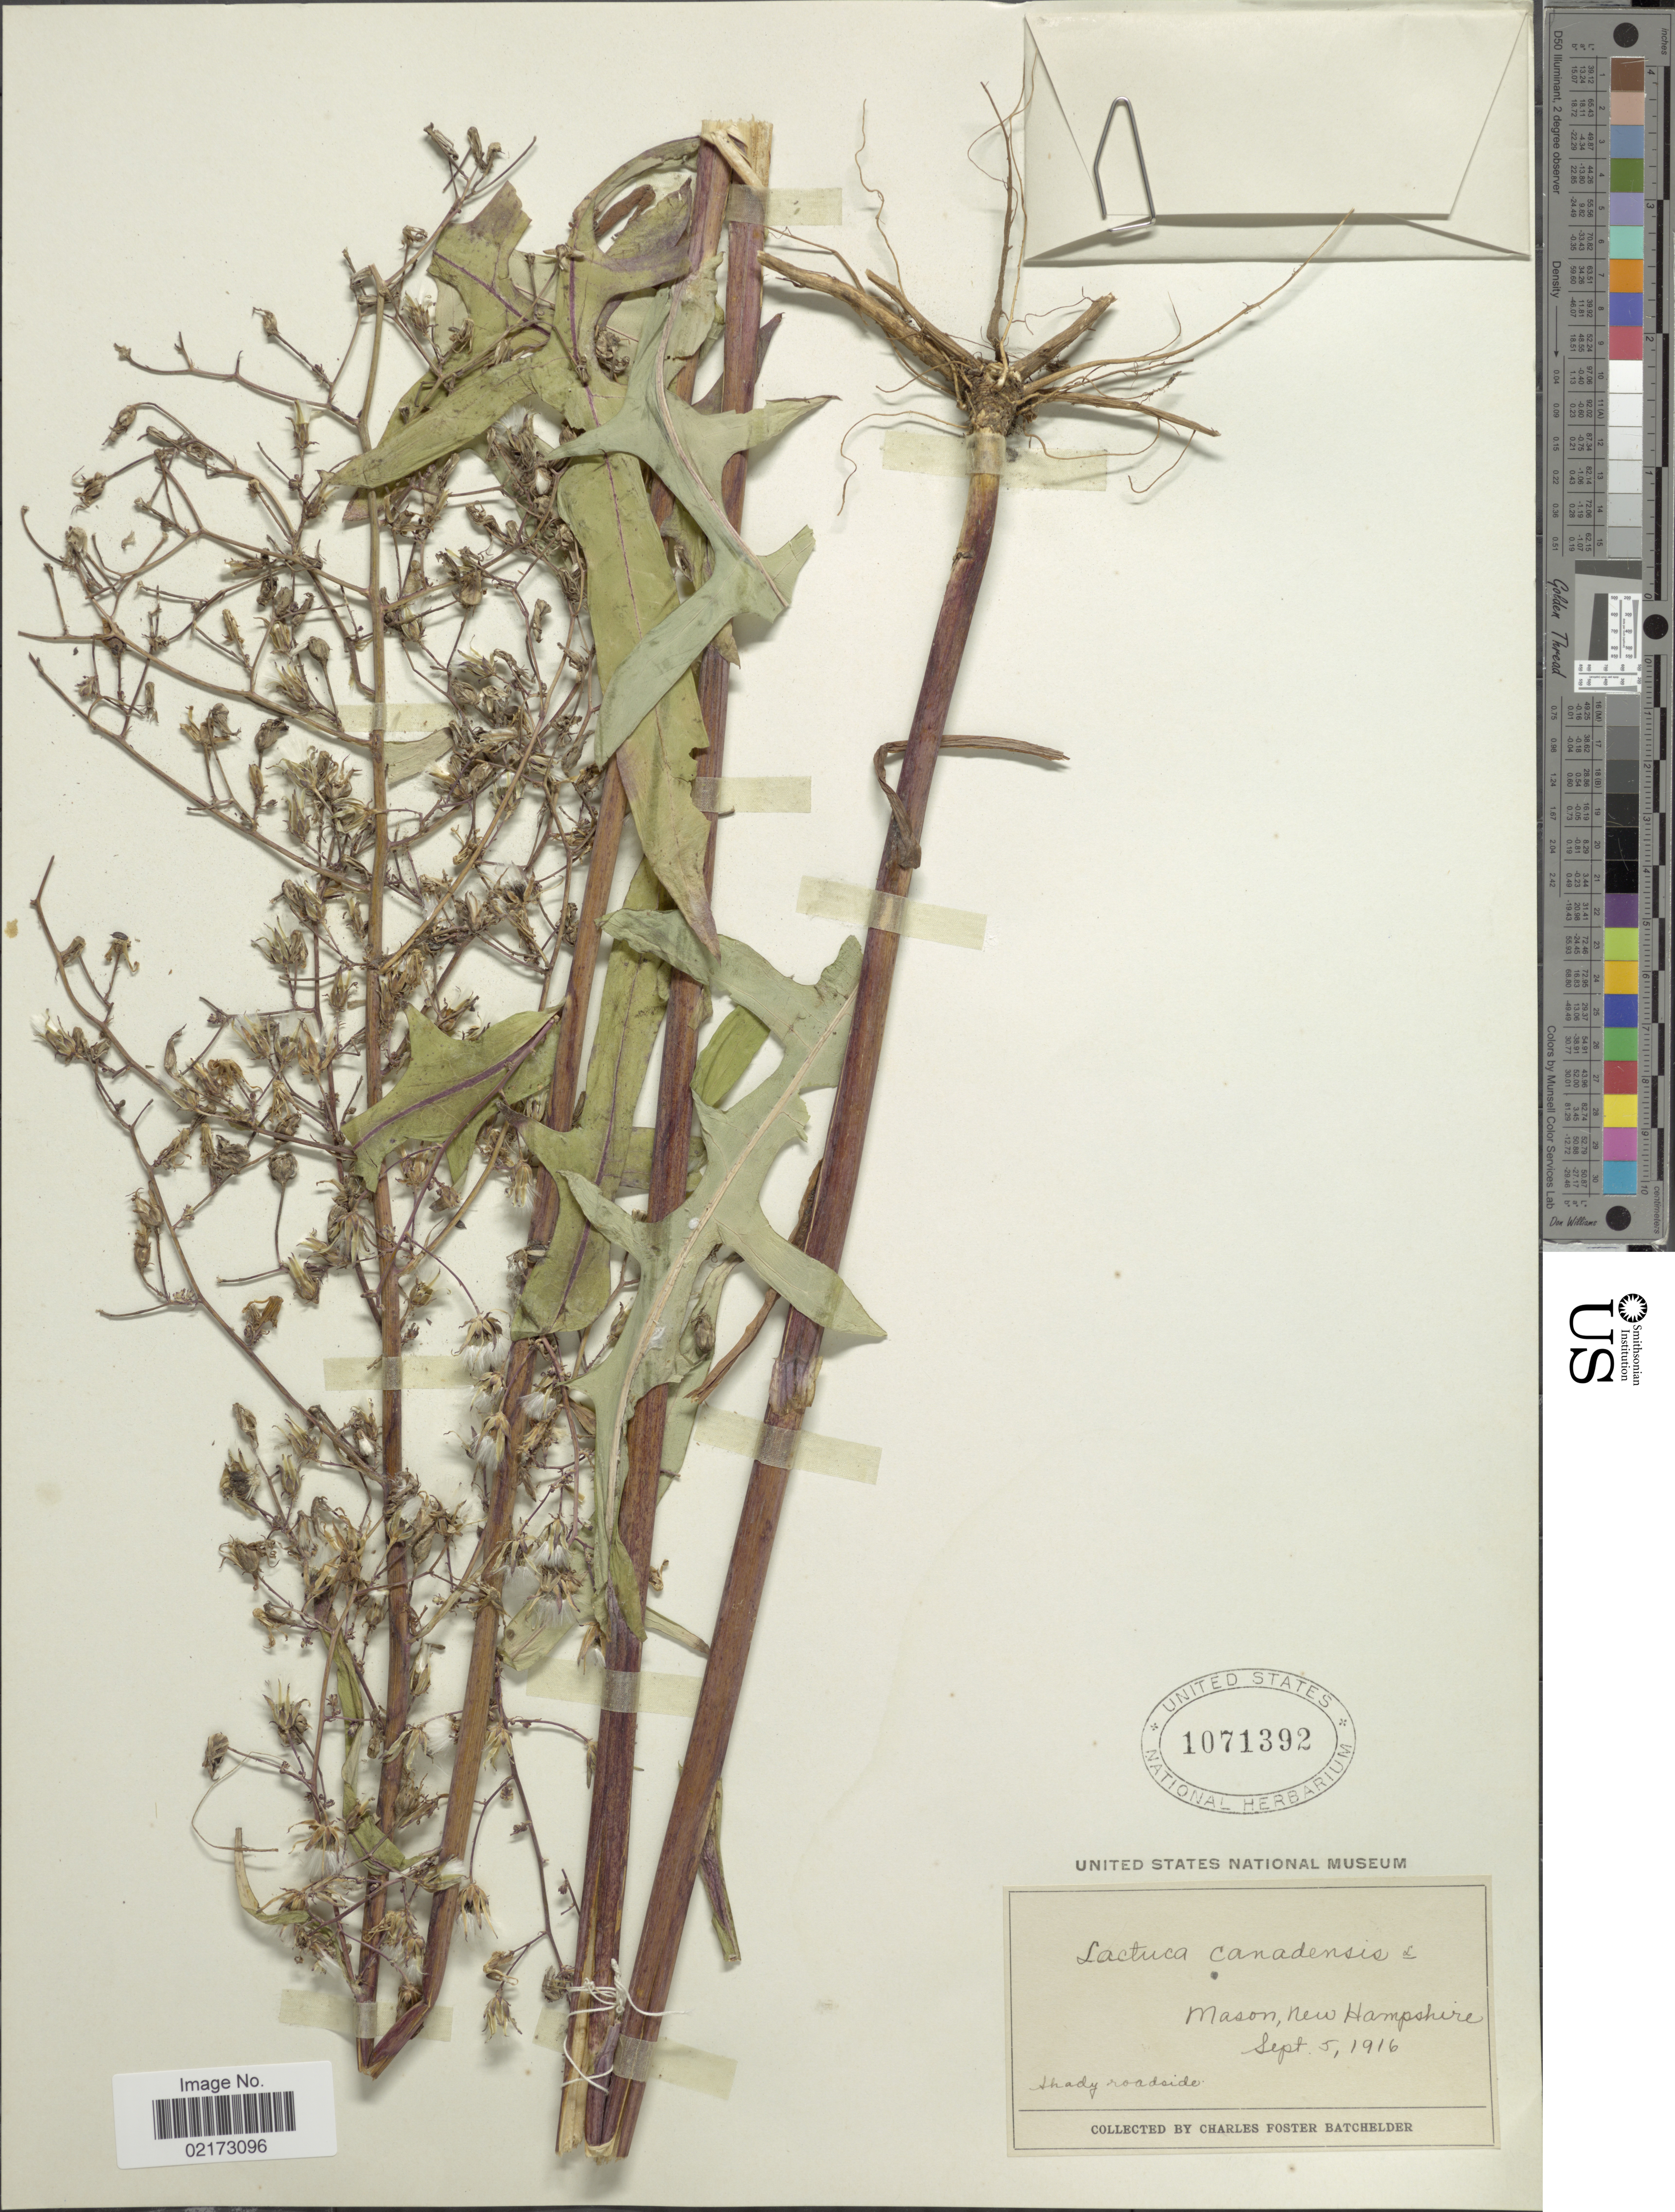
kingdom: Plantae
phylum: Tracheophyta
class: Magnoliopsida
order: Asterales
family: Asteraceae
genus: Lactuca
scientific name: Lactuca canadensis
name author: L.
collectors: C. Batchelder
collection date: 1916-09-05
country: United States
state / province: New Hampshire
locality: Mason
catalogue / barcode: US 1071392